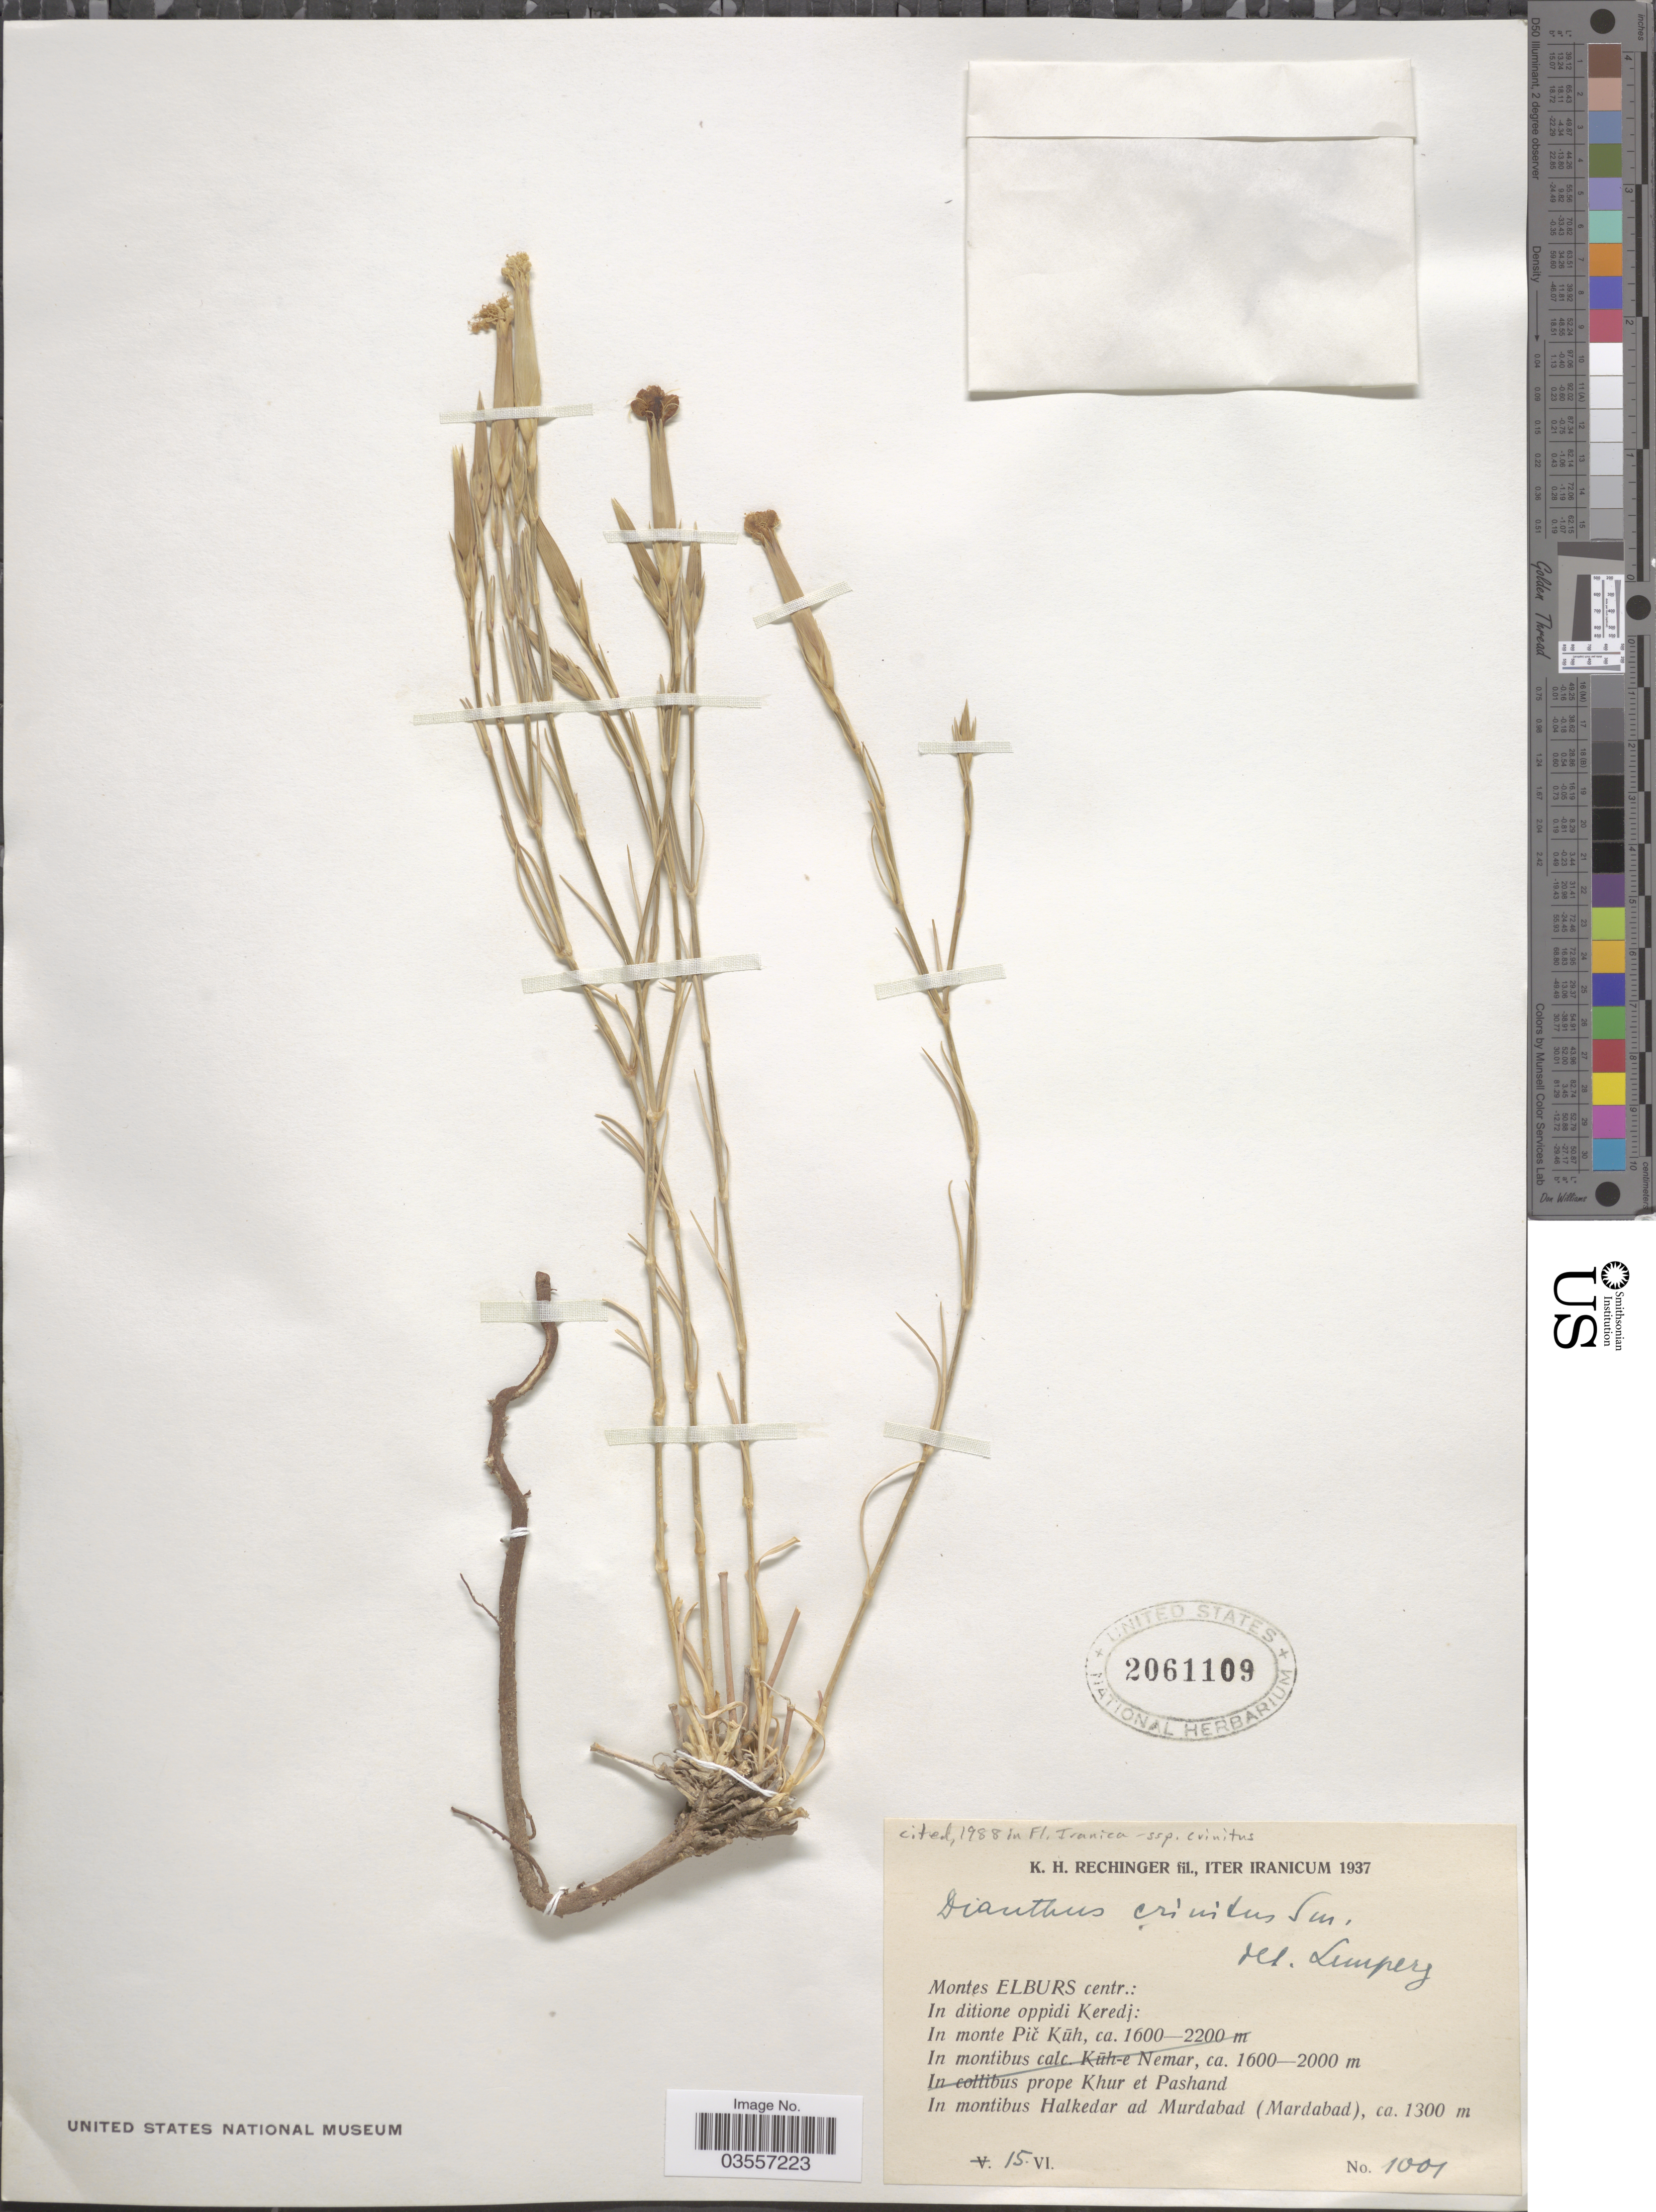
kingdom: Plantae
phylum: Tracheophyta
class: Magnoliopsida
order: Caryophyllales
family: Caryophyllaceae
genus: Dianthus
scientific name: Dianthus crinitus subsp. crinitus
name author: Sm.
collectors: K. H. Rechinger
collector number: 1001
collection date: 1937-06-15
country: Iran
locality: Montes Elburs centr.: In ditione oppidi Keredj: In monte Pič Kūh. In montibus Halkedar ad Murdabad (Mardabad).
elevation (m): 1300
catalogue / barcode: US 2061109